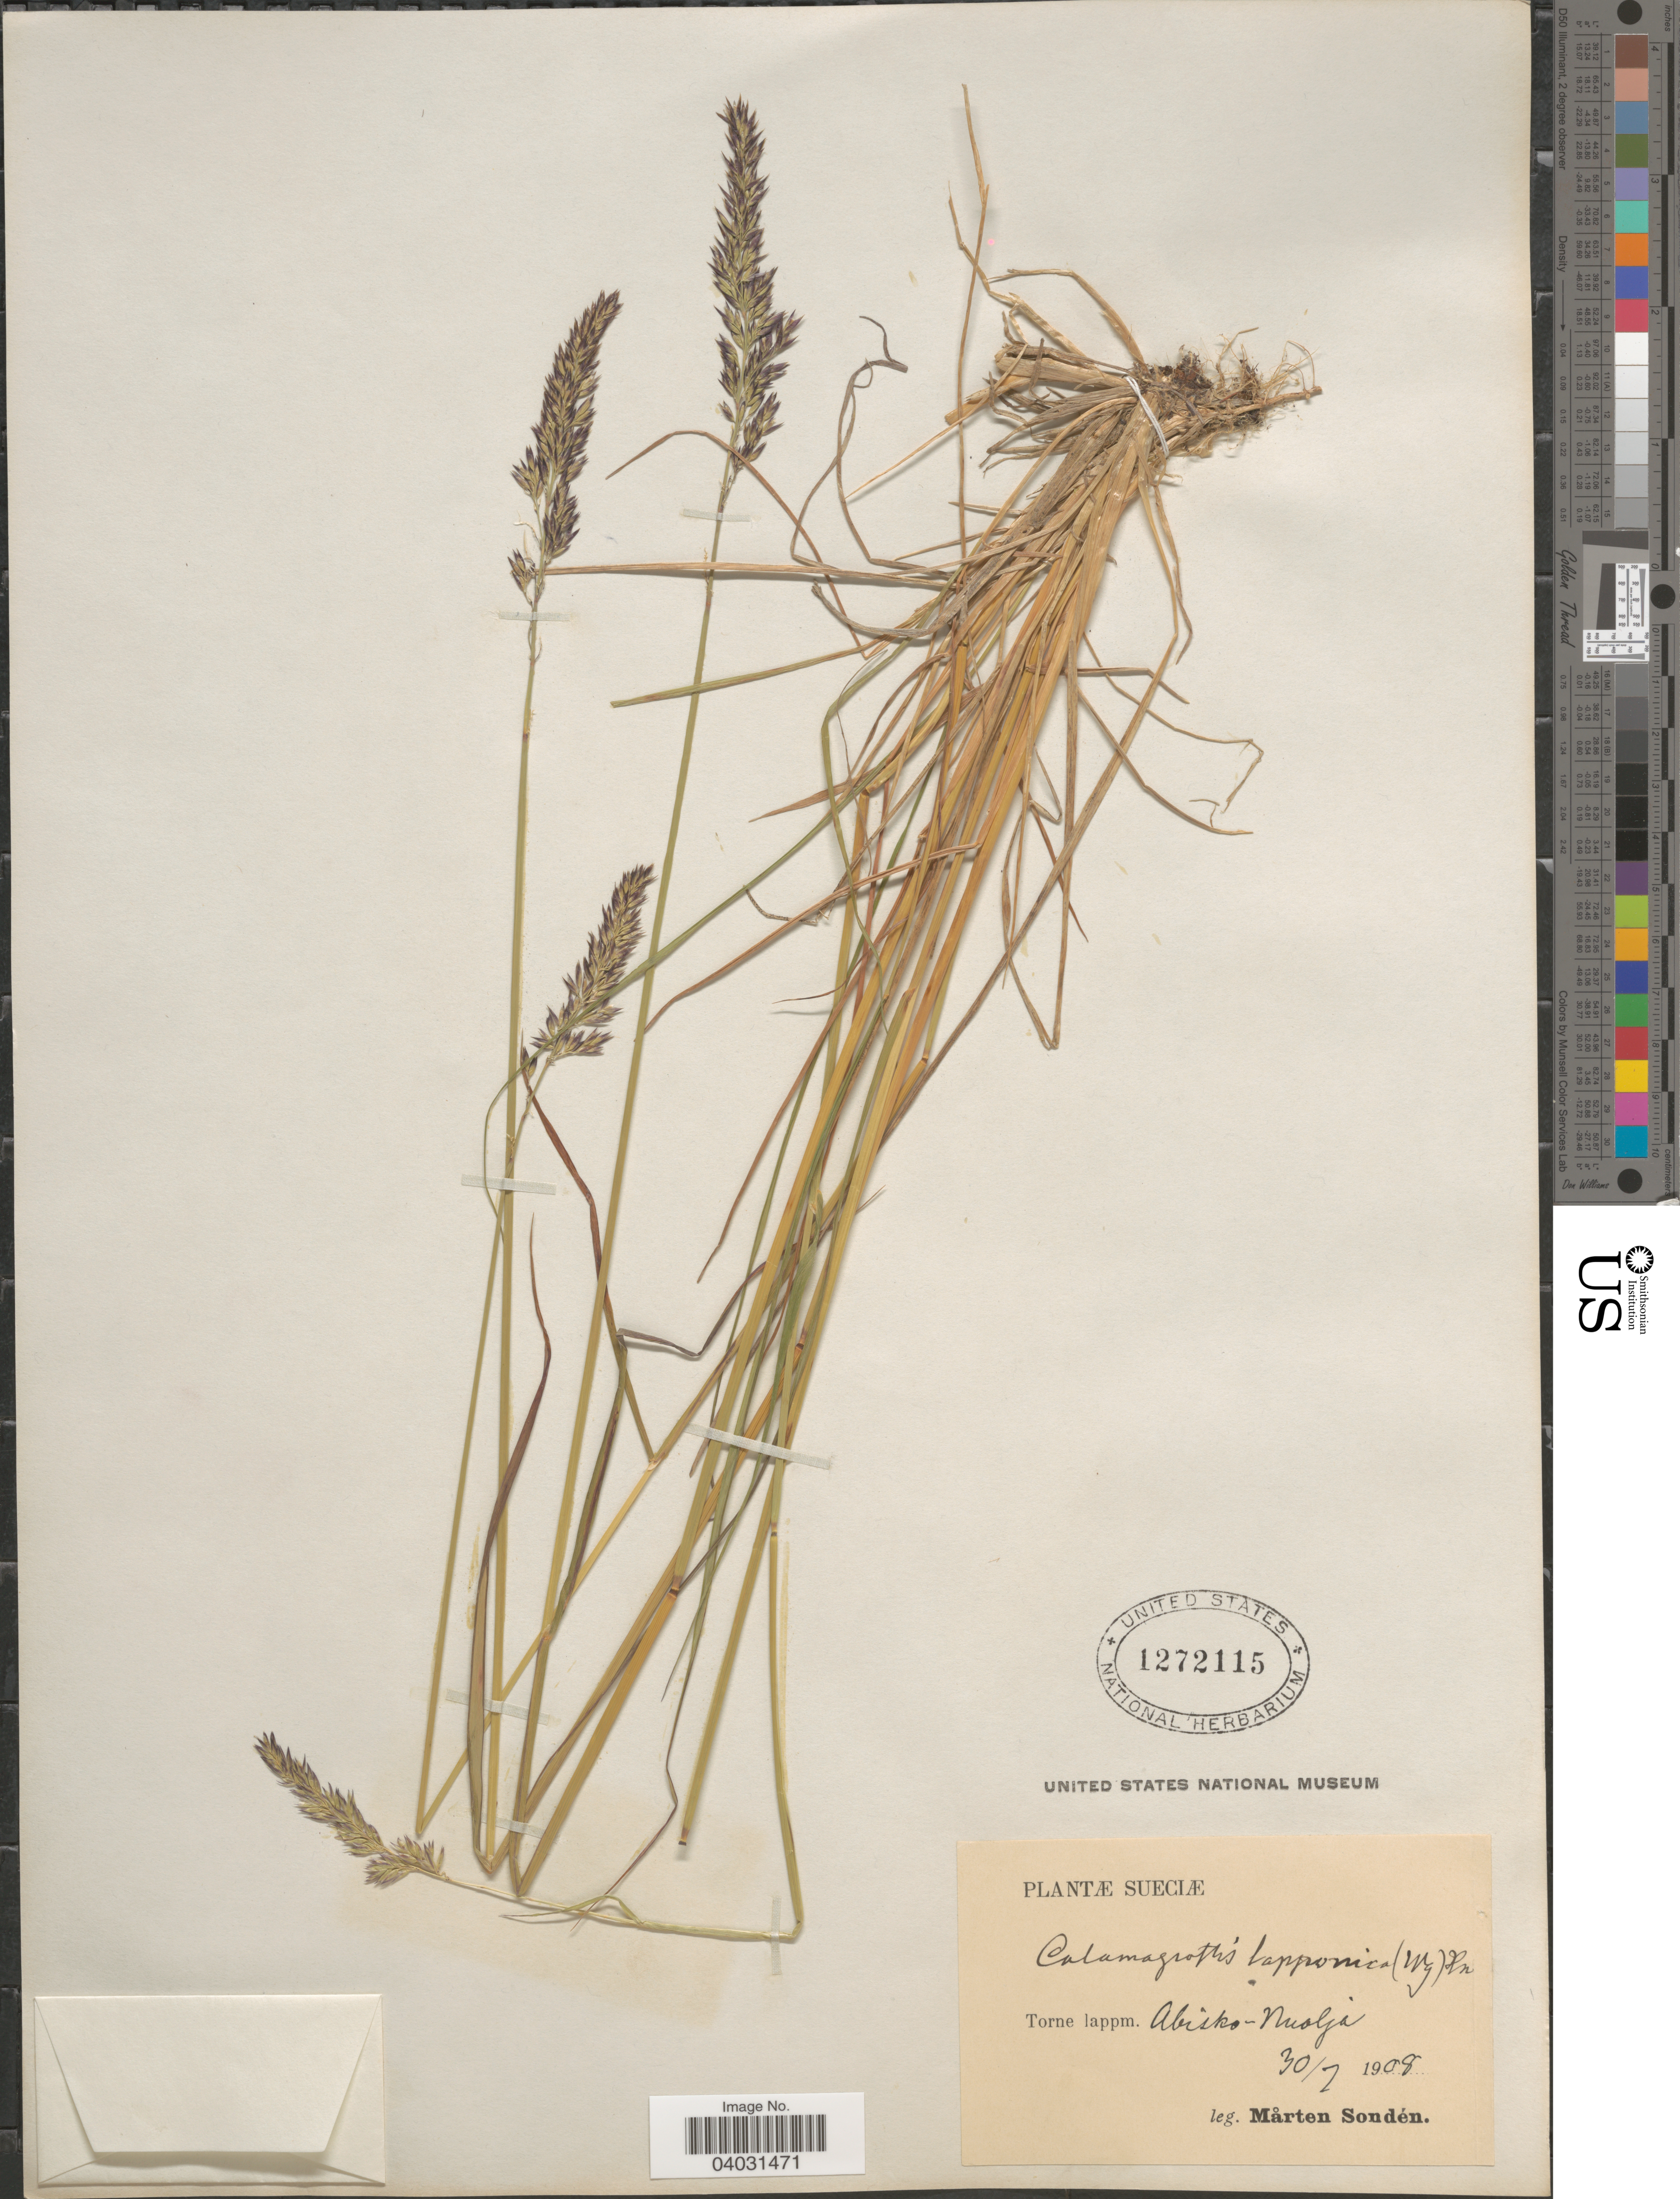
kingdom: Plantae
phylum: Tracheophyta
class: Liliopsida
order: Poales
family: Poaceae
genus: Calamagrostis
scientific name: Calamagrostis lapponica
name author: (Wahlenb.) Hartm.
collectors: M. Sondén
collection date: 1908-07-30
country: Sweden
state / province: Norrbotten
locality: Sueciæ. Torne lappm. Abisko-Nuolja.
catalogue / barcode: US 1272115